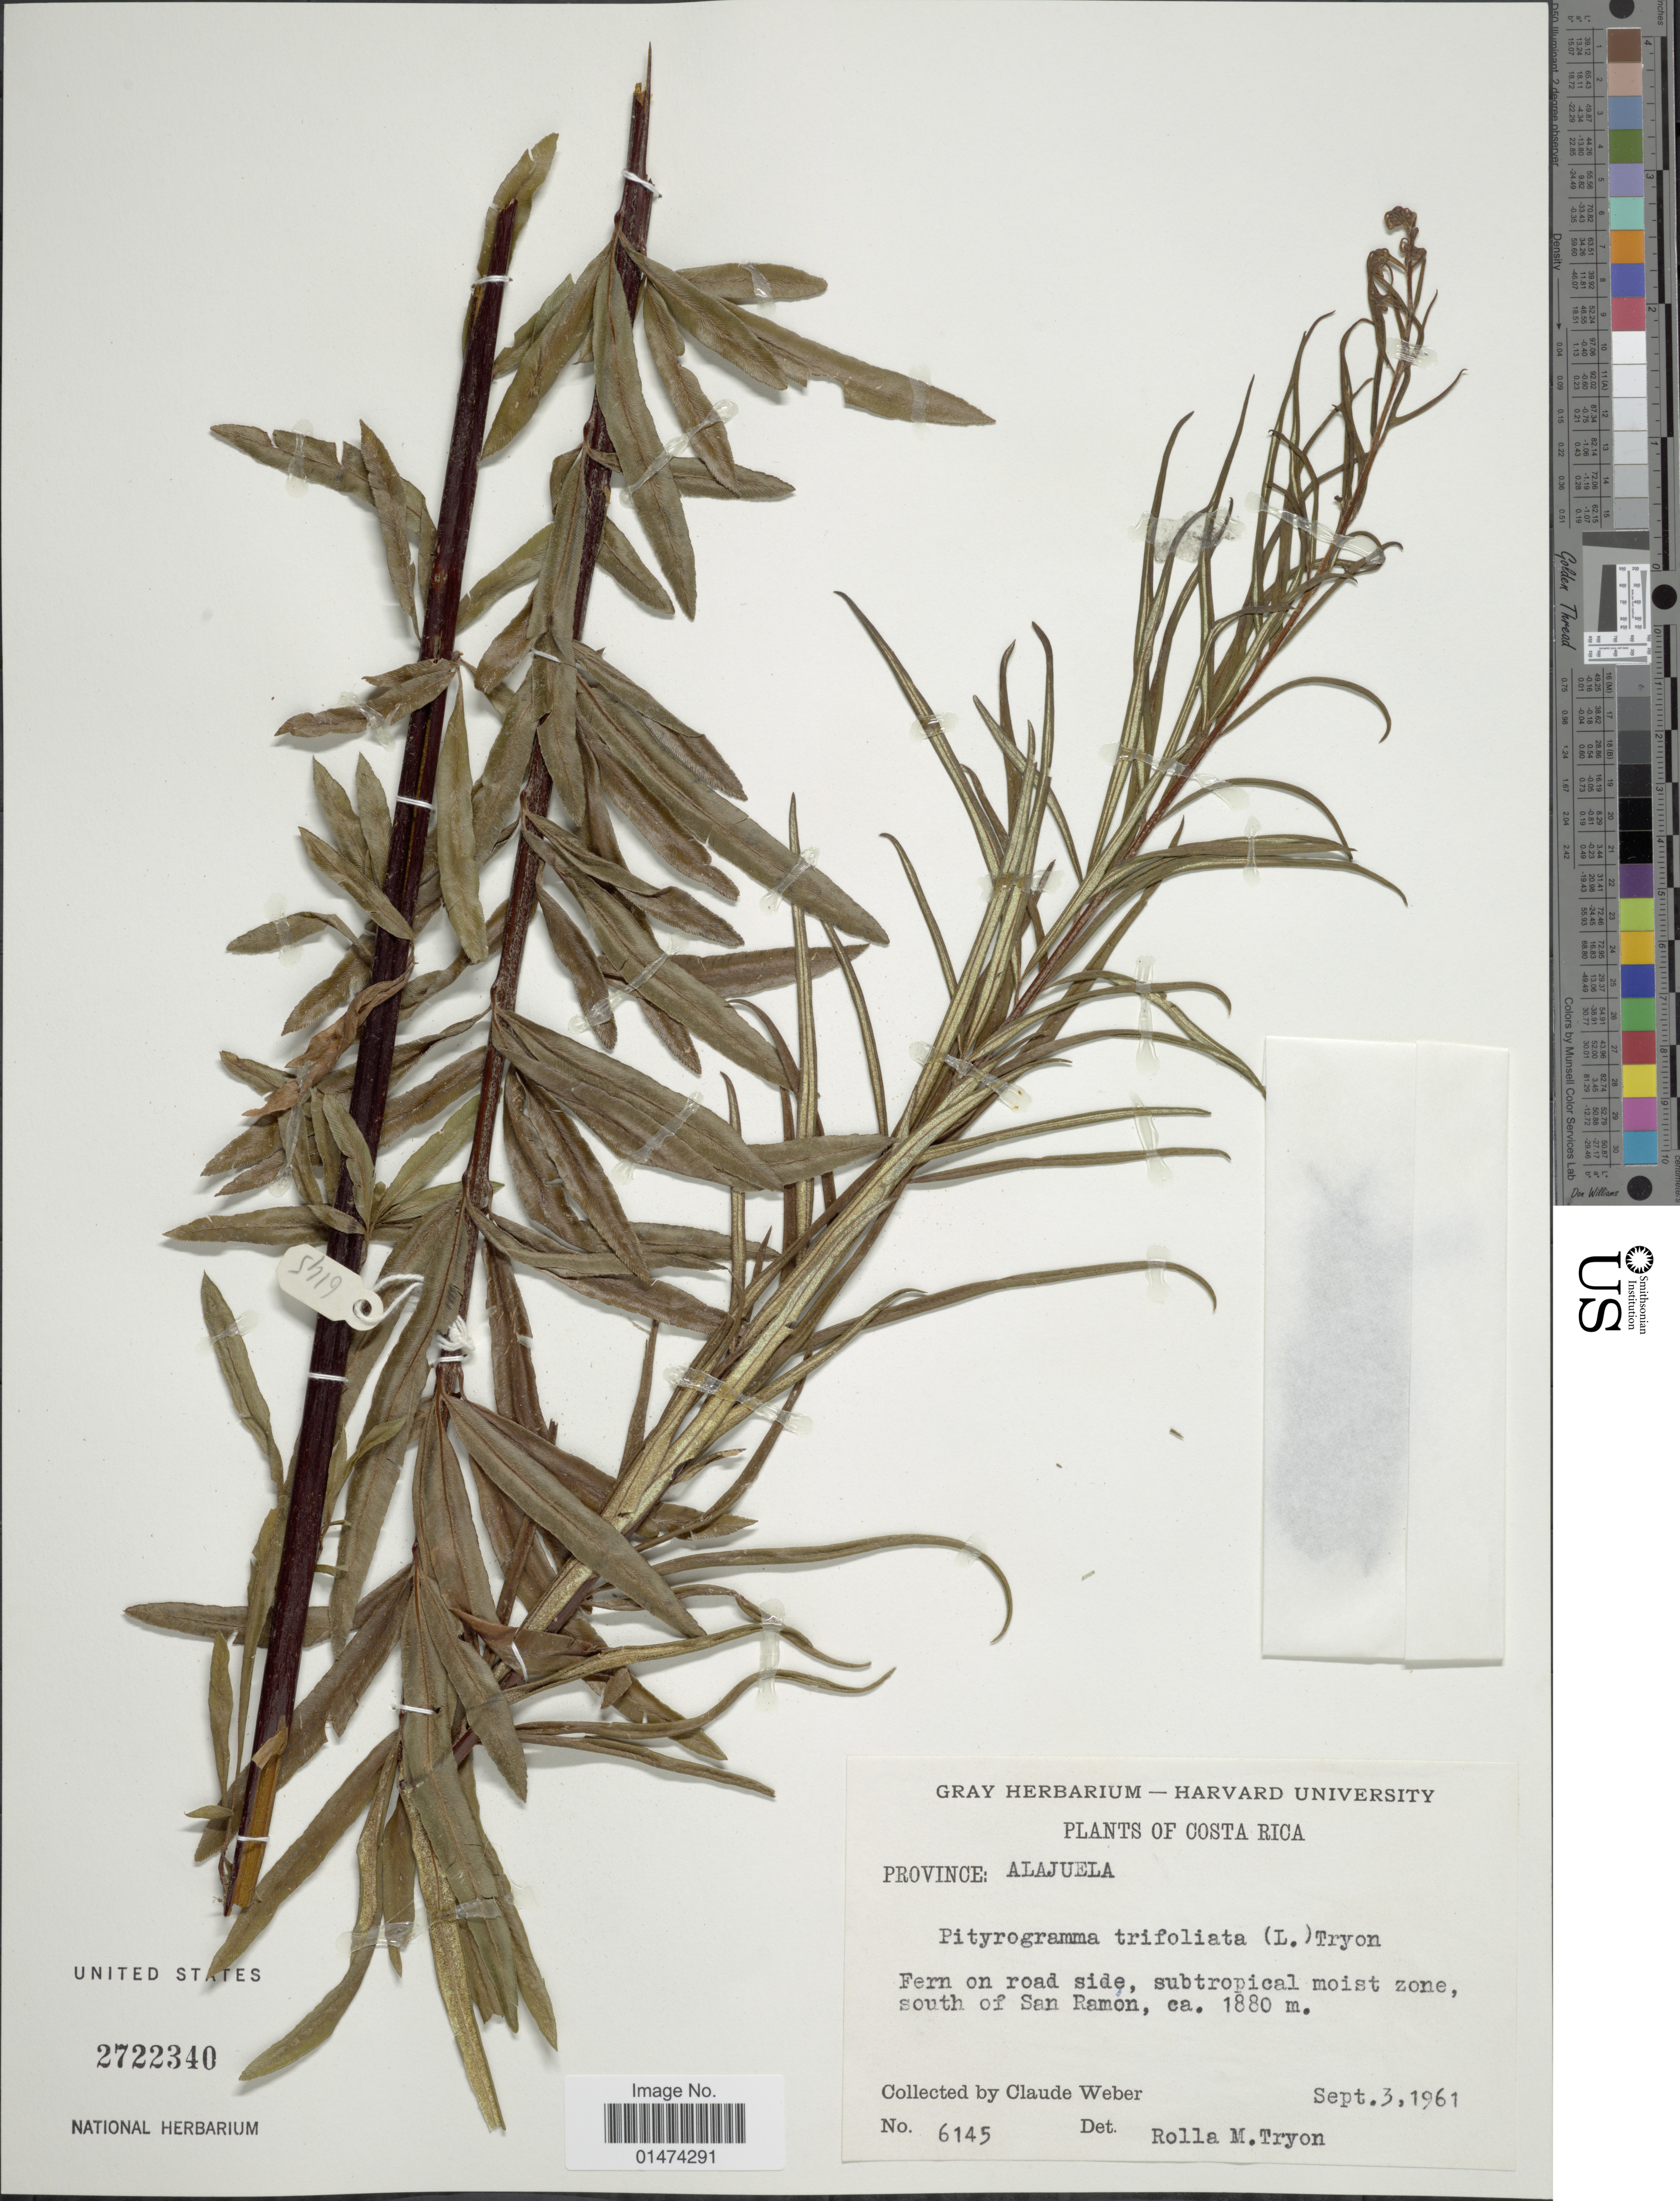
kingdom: Plantae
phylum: Tracheophyta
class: Polypodiopsida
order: Polypodiales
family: Pteridaceae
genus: Pityrogramma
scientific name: Pityrogramma trifoliata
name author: (L.) R.M. Tryon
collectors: C. Weber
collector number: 6145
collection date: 1961-09-03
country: Costa Rica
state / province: Alajuela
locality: Fern on road side, subtropical moist zone, south of San Ramon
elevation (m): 1880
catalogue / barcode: US 2722340